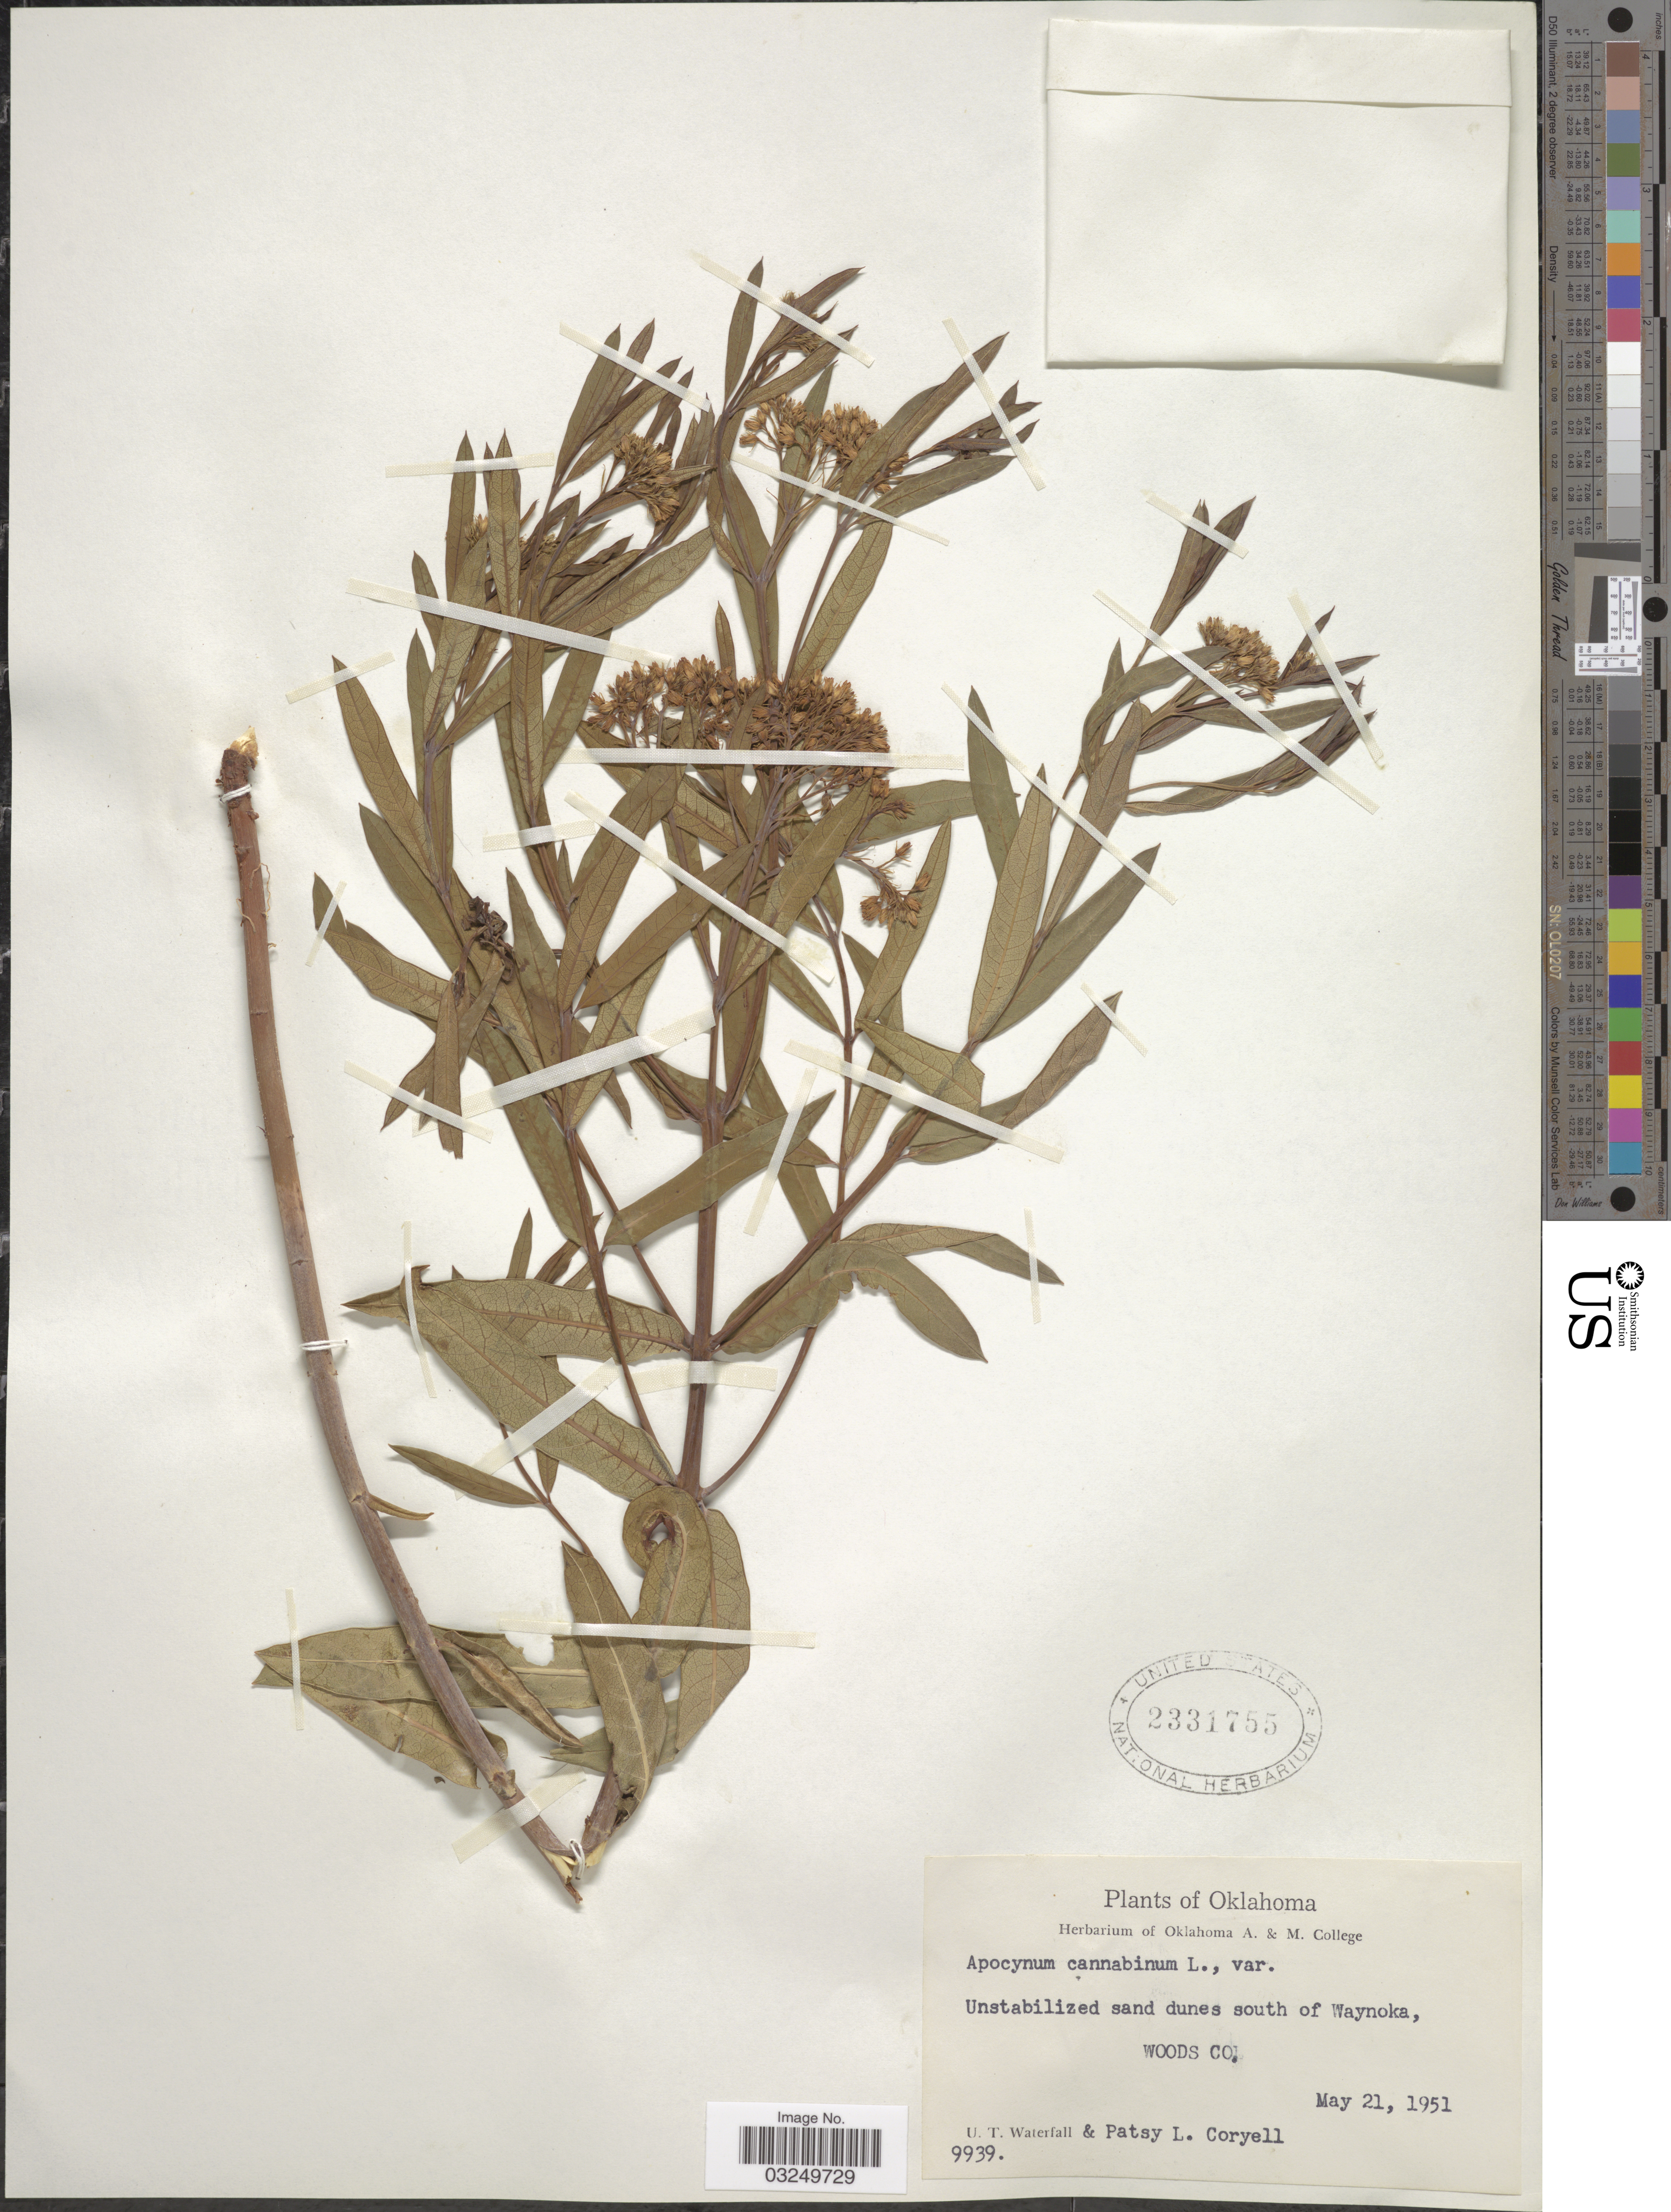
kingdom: Plantae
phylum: Tracheophyta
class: Magnoliopsida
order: Gentianales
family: Apocynaceae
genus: Apocynum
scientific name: Apocynum cannabinum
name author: L.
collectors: U. T. Waterfall & P. Coryell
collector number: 9939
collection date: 1951-05-21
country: United States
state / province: Oklahoma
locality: Sand dunes south of Waynoka, Woods Co.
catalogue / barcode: US 2331755